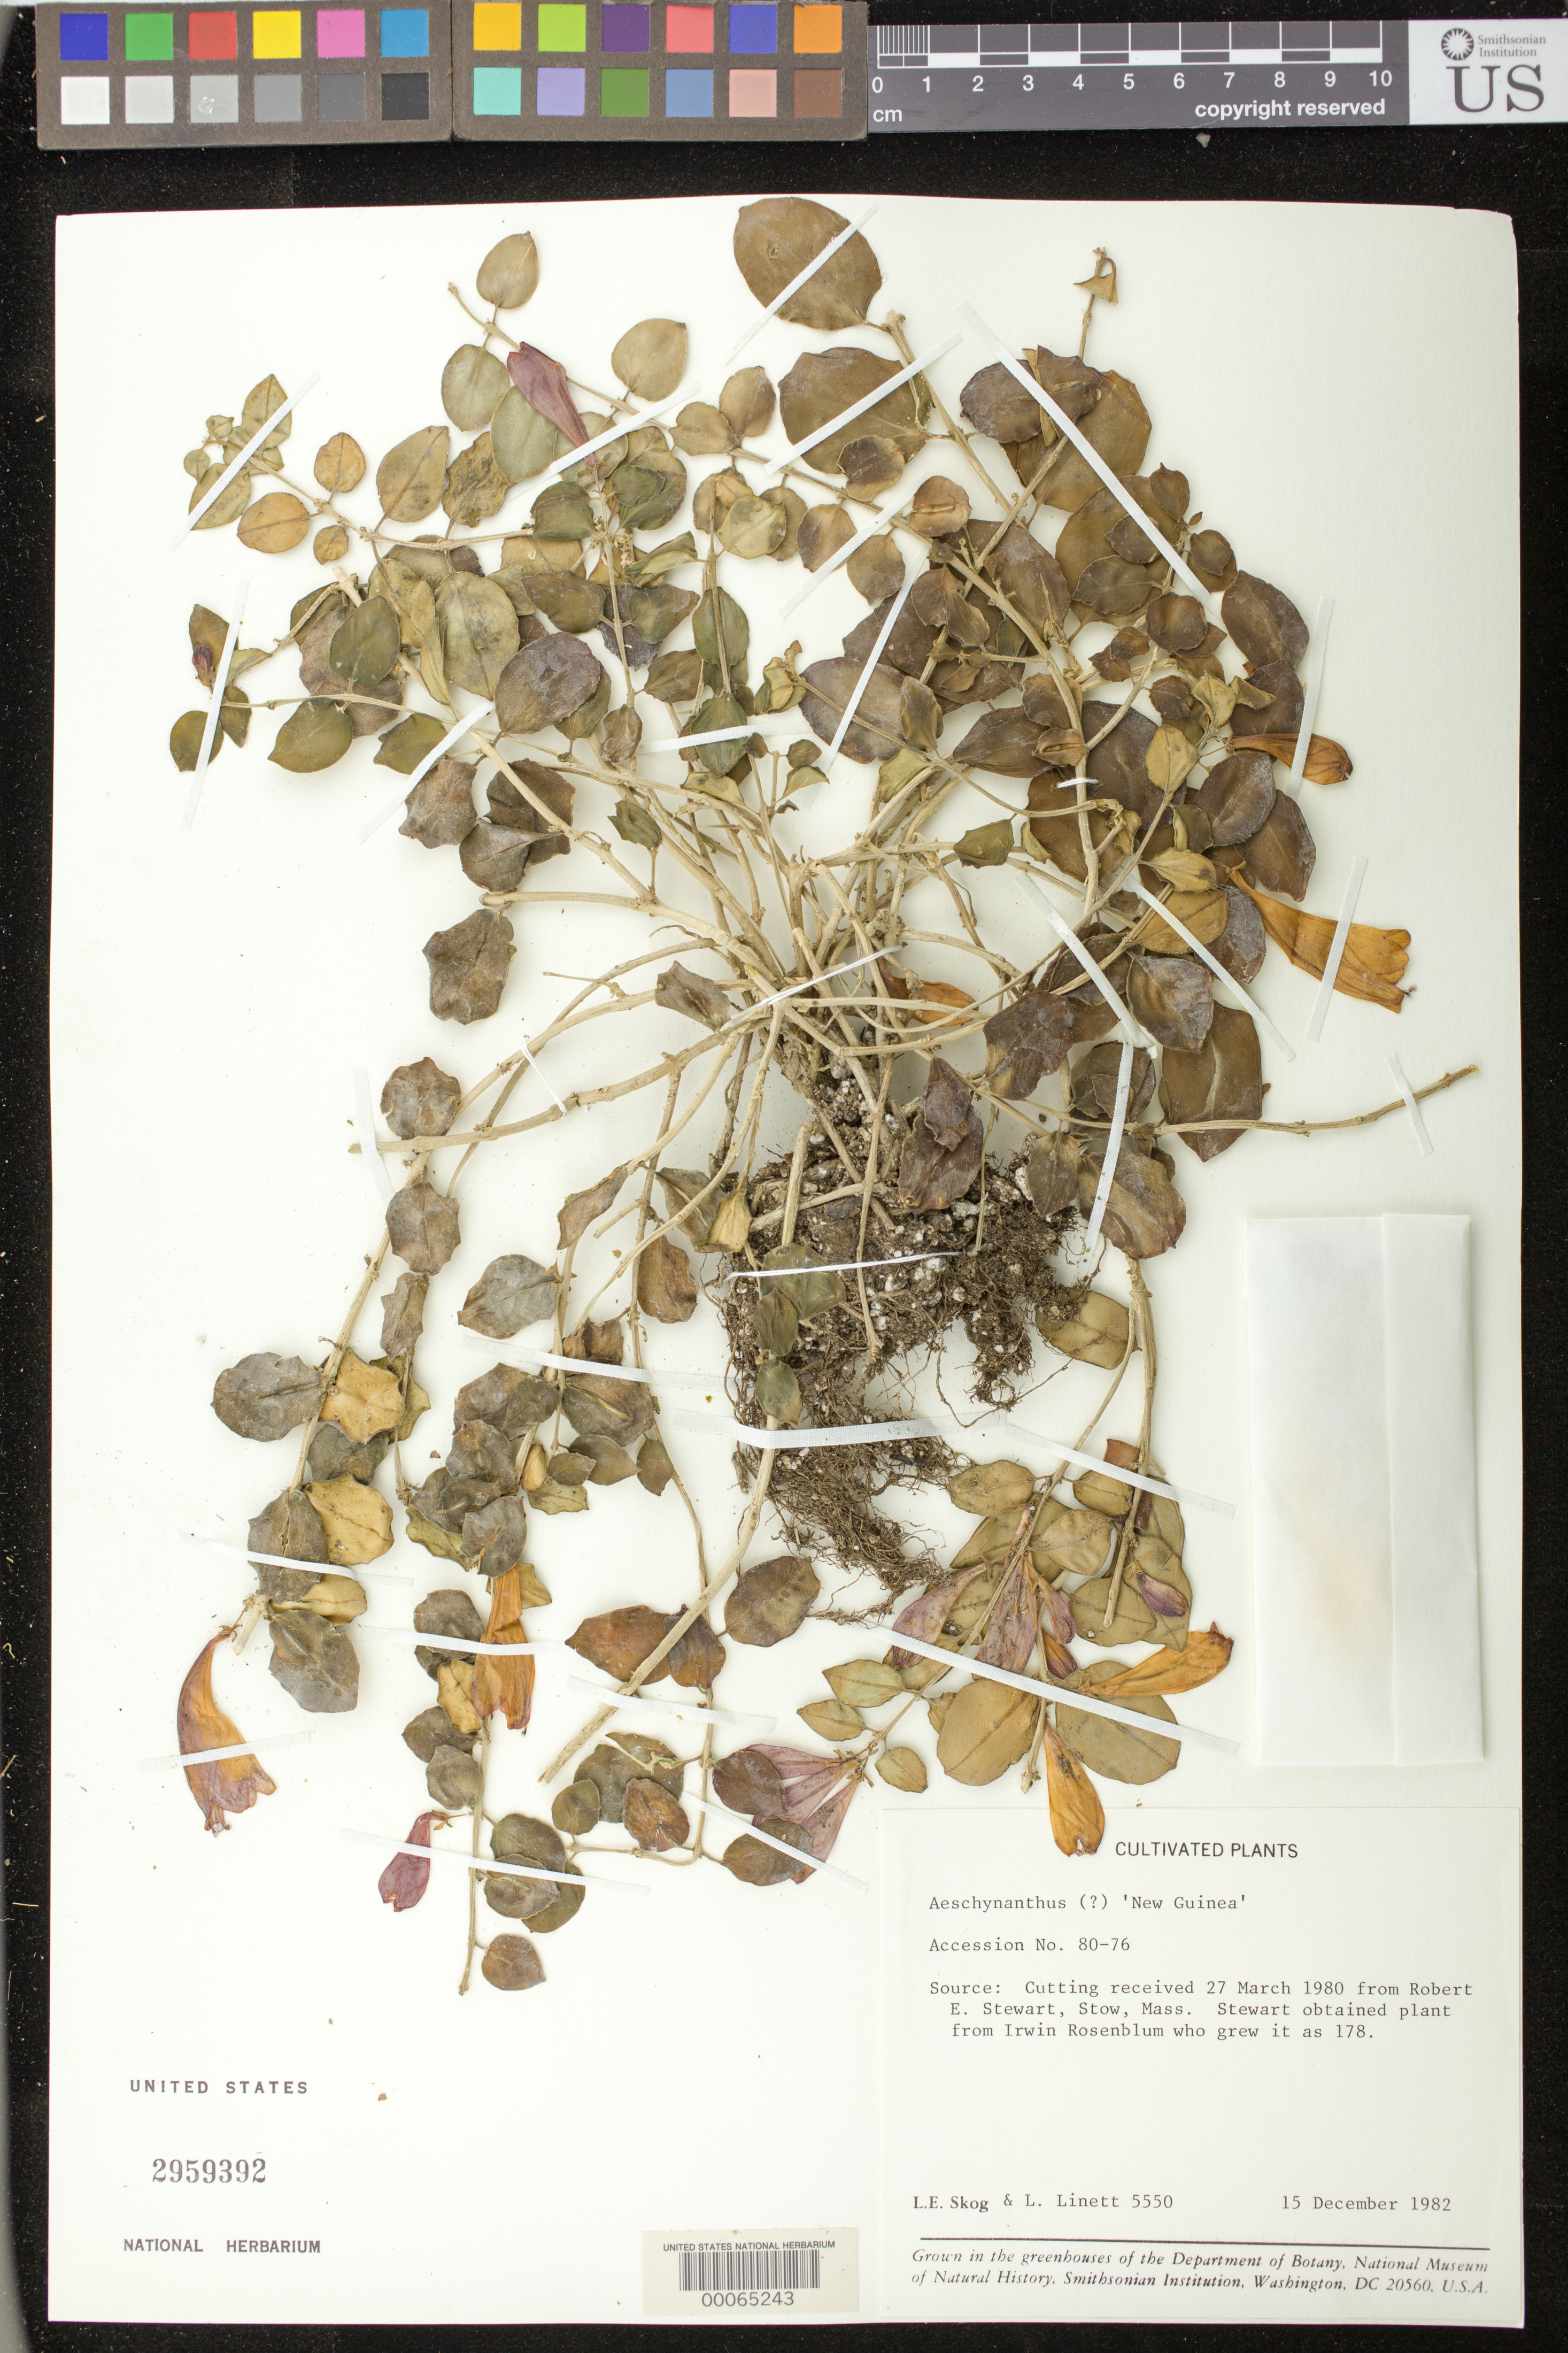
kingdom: Plantae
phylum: Tracheophyta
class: Magnoliopsida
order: Lamiales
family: Gesneriaceae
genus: Aeschynanthus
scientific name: Aeschynanthus 'New Guinea'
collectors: L. E. Skog & L. Linett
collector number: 5550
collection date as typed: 15 Dec 1982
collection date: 1982-12-15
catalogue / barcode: US 2959392